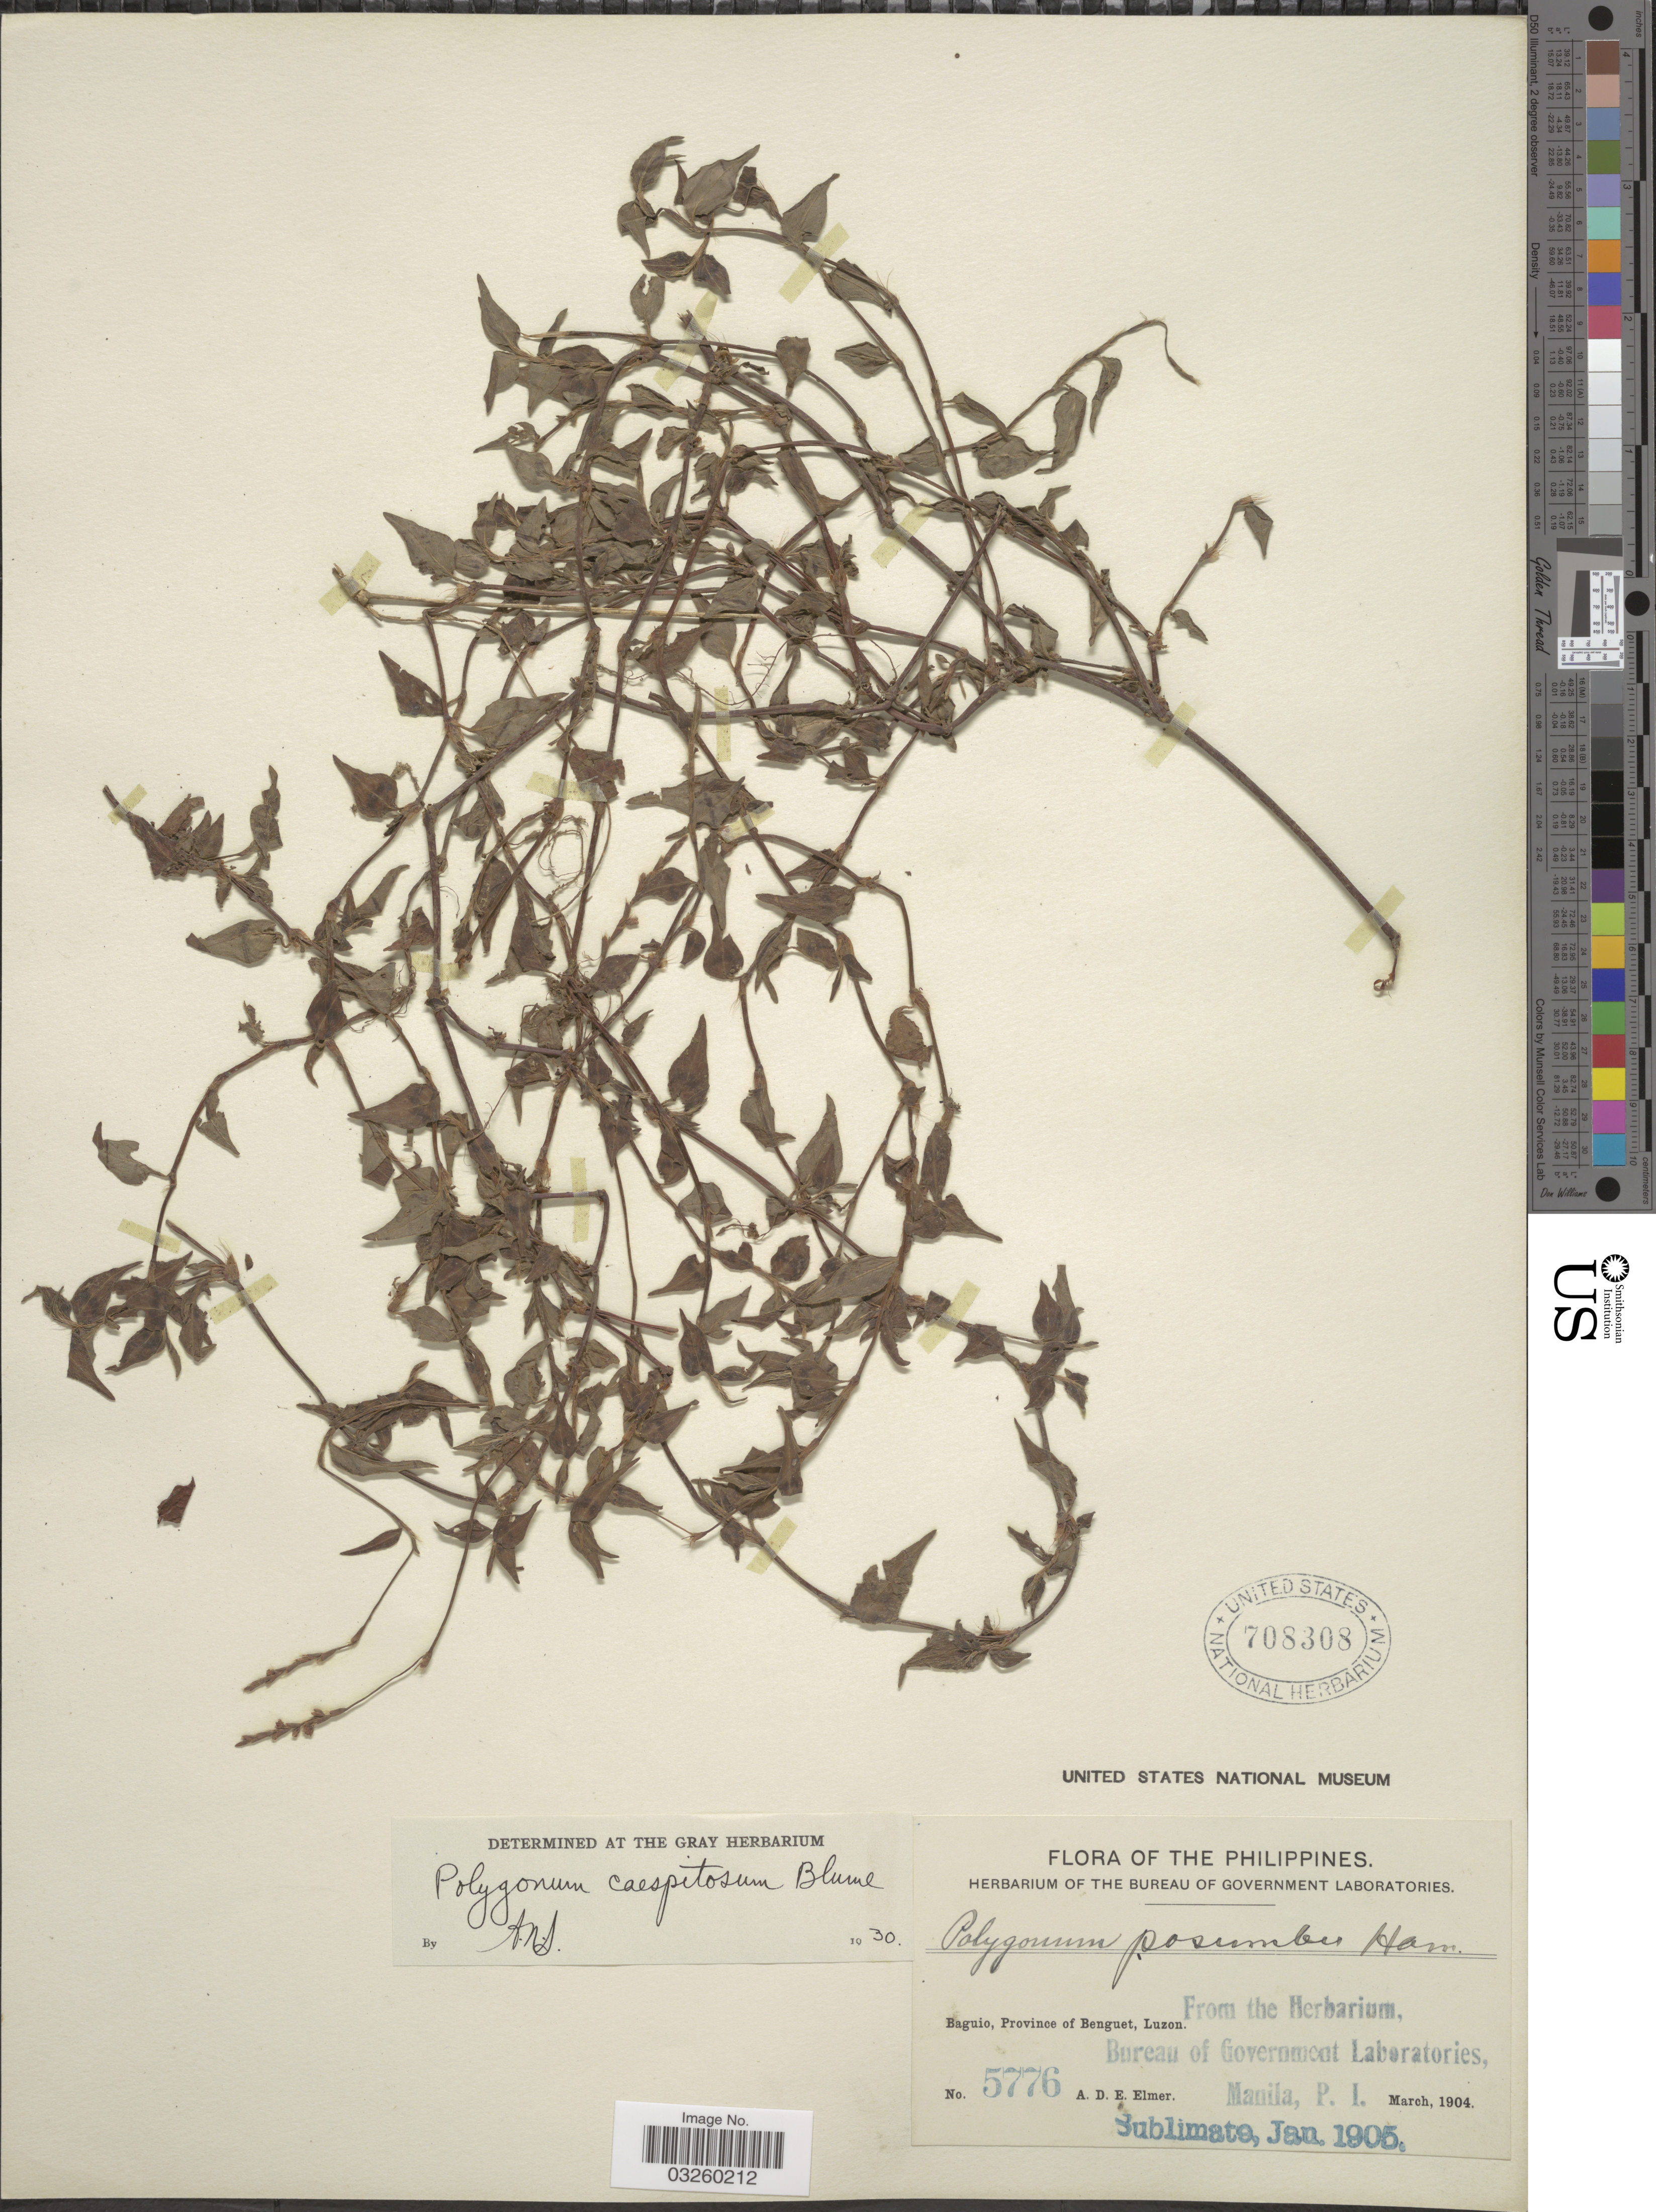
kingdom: Plantae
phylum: Tracheophyta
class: Magnoliopsida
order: Caryophyllales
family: Polygonaceae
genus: Polygonum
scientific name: Polygonum caespitosum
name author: Blume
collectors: A. D. E. Elmer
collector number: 5776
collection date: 1904-03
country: Philippines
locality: Baguio, Province of Benguet, Luzon.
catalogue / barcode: US 708308